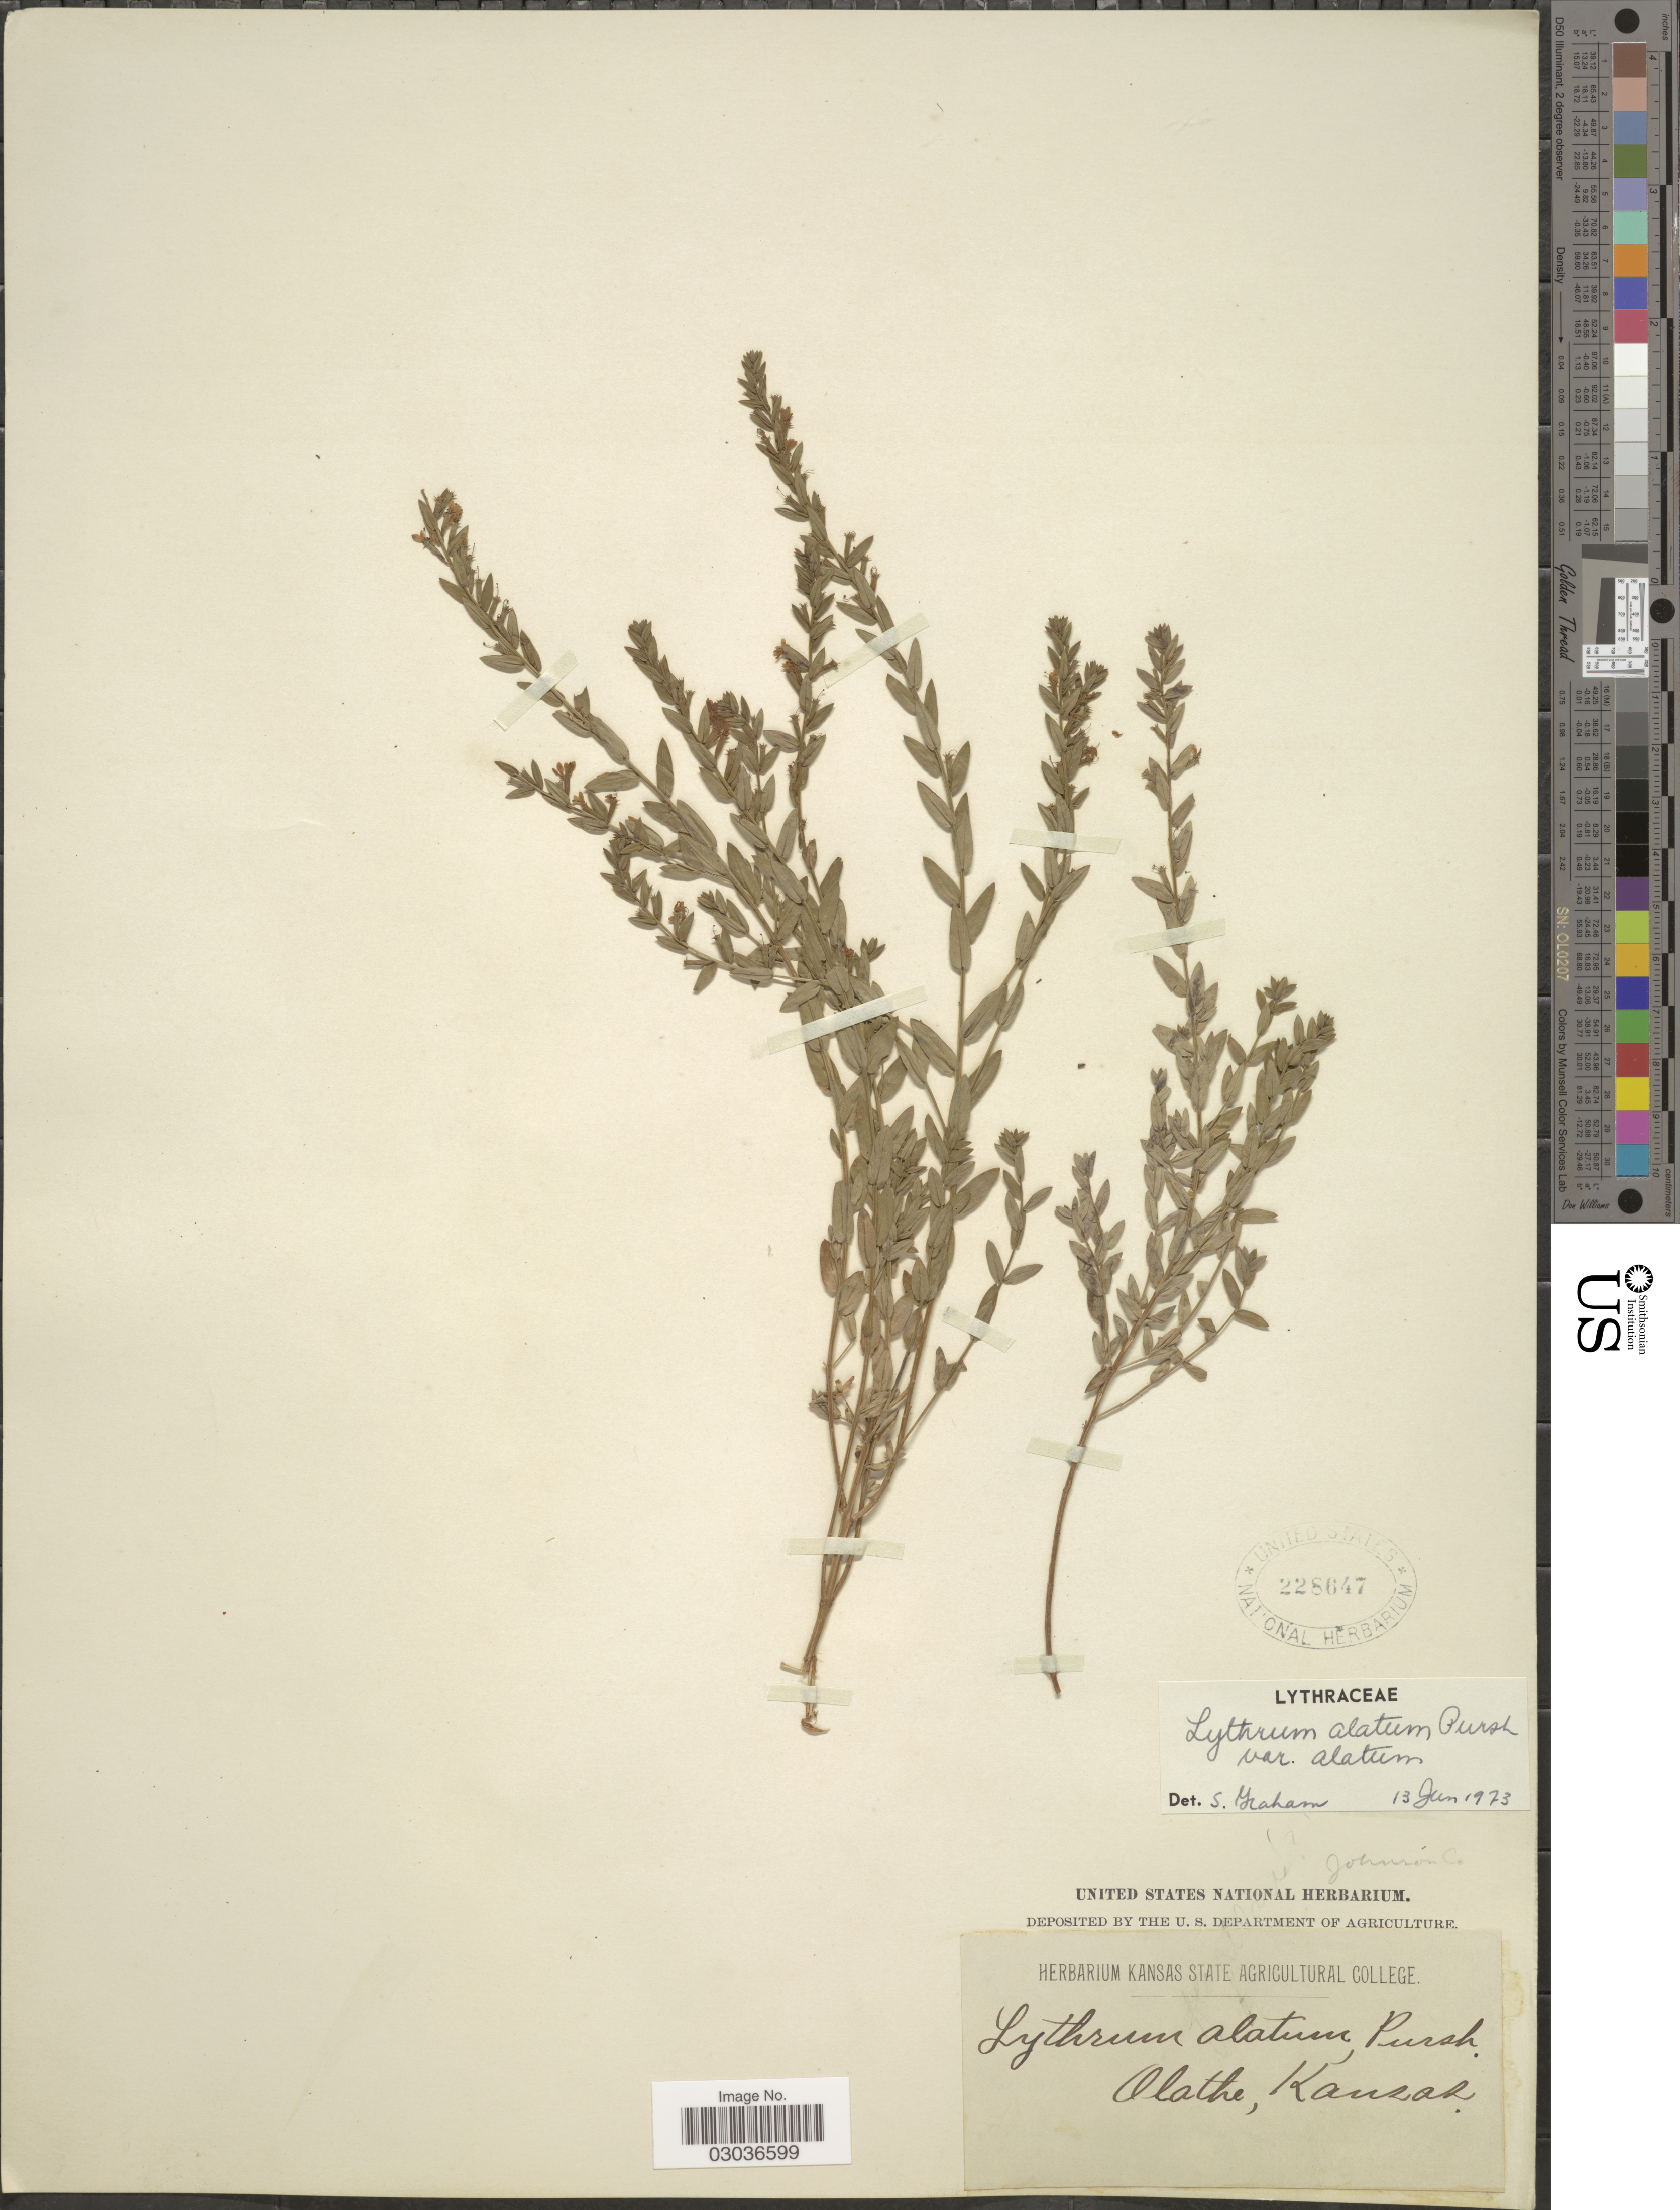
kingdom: Plantae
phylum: Tracheophyta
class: Magnoliopsida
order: Myrtales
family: Lythraceae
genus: Lythrum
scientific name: Lythrum alatum var. alatum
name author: Pursh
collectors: ex herb. Kansas State Agricultural College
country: United States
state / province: Kansas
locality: Olathe.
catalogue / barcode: US 228647